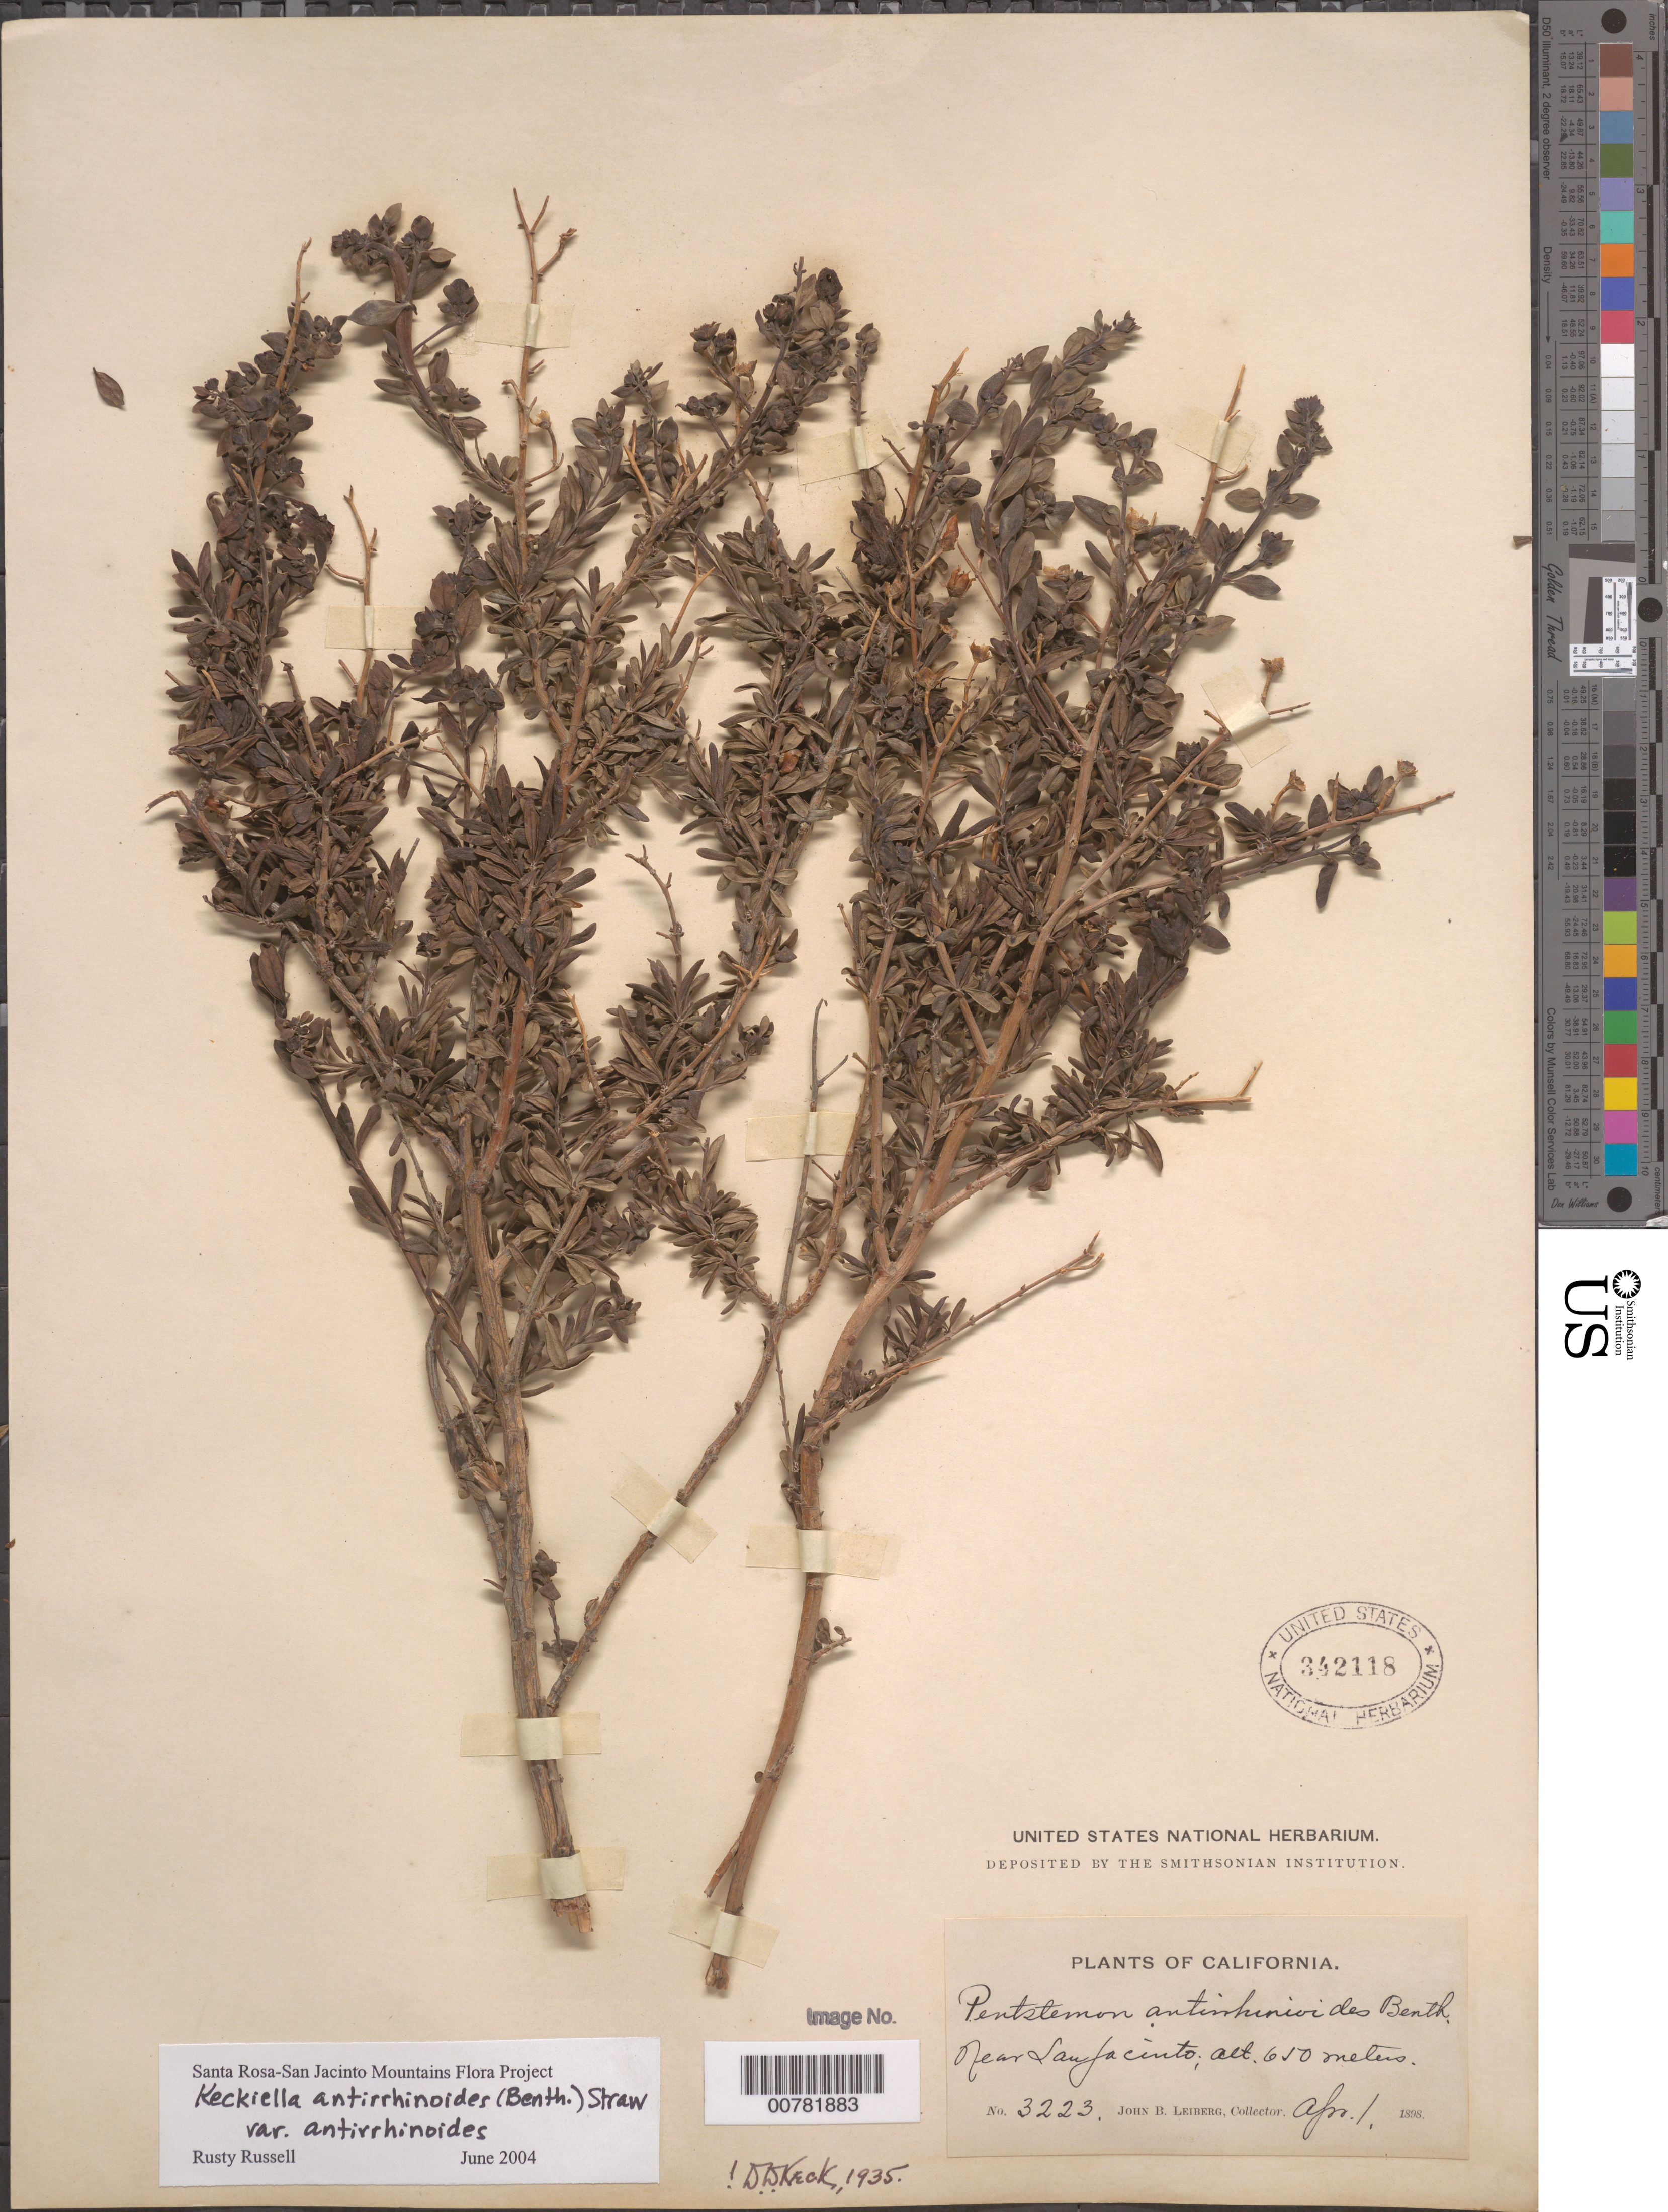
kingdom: Plantae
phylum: Tracheophyta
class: Magnoliopsida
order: Lamiales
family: Plantaginaceae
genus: Penstemon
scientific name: Penstemon antirrhinoides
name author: Benth.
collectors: J. B. Leiberg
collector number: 3223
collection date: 1898-04-01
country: United States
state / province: California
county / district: Riverside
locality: Near San Jacinto.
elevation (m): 650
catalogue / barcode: US 342118